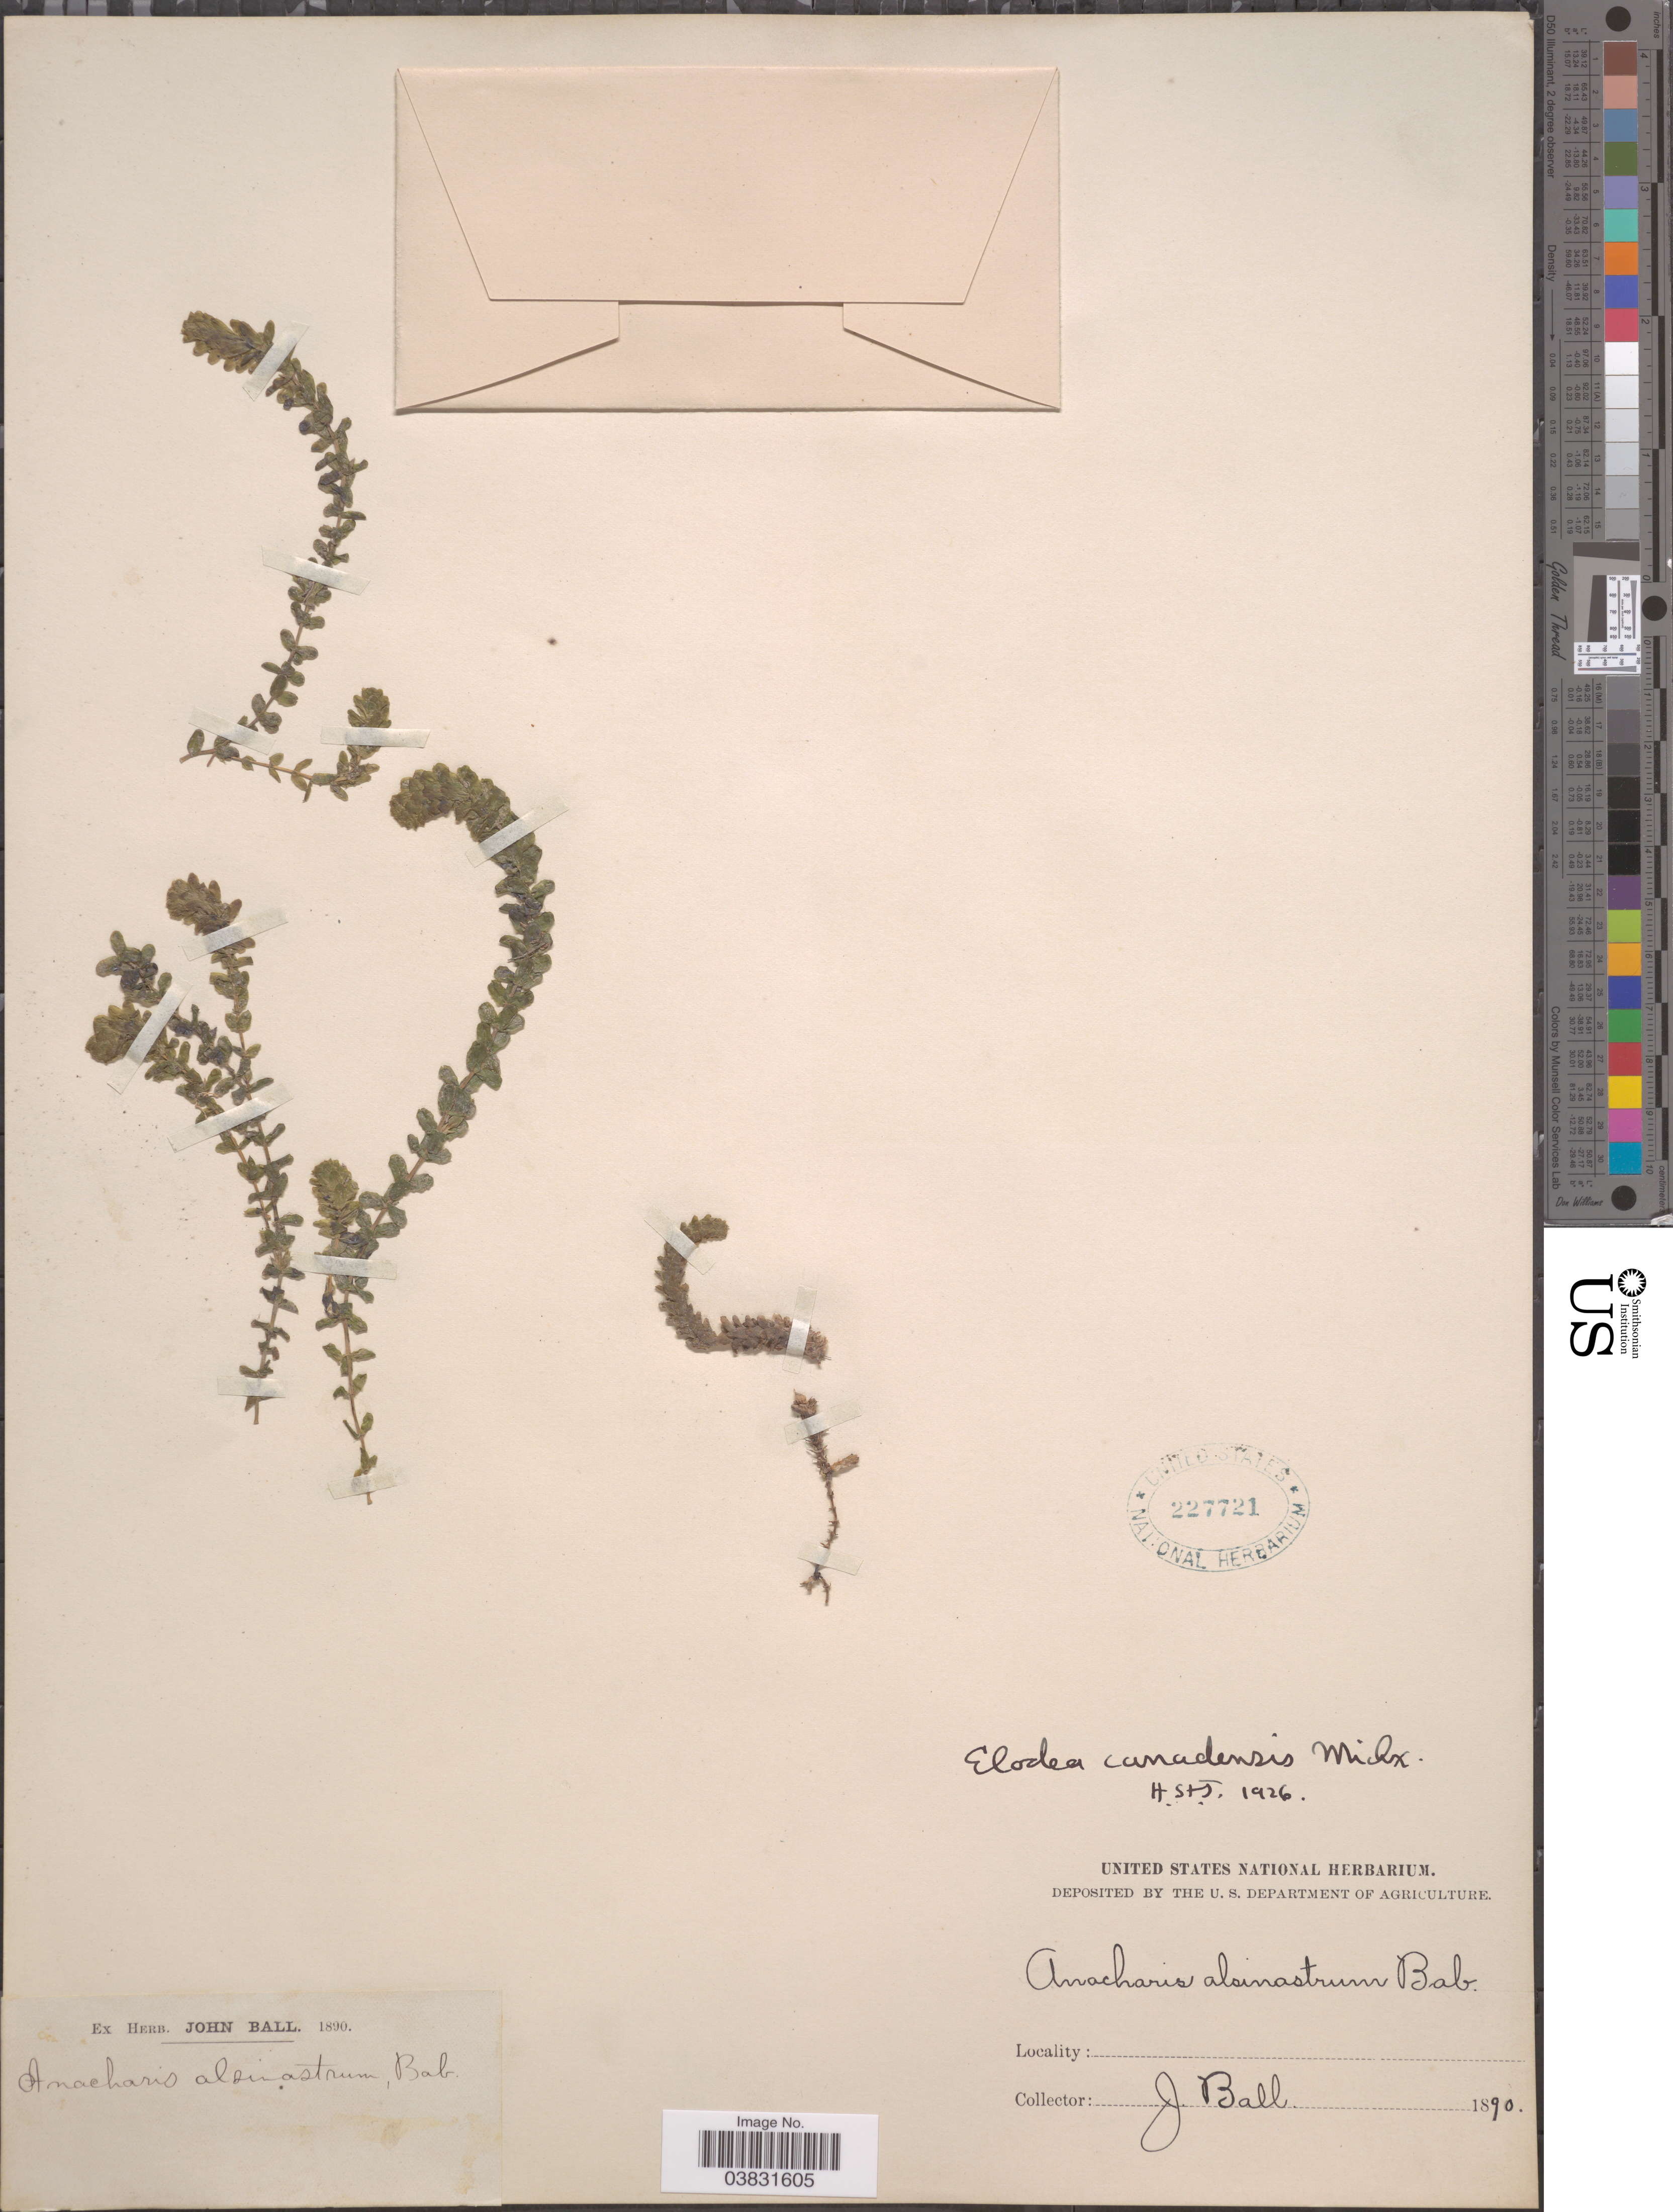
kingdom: Plantae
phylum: Tracheophyta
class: Liliopsida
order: Alismatales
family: Hydrocharitaceae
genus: Elodea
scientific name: Elodea canadensis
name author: Michx.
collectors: J. Ball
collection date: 1890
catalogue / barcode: US 227721